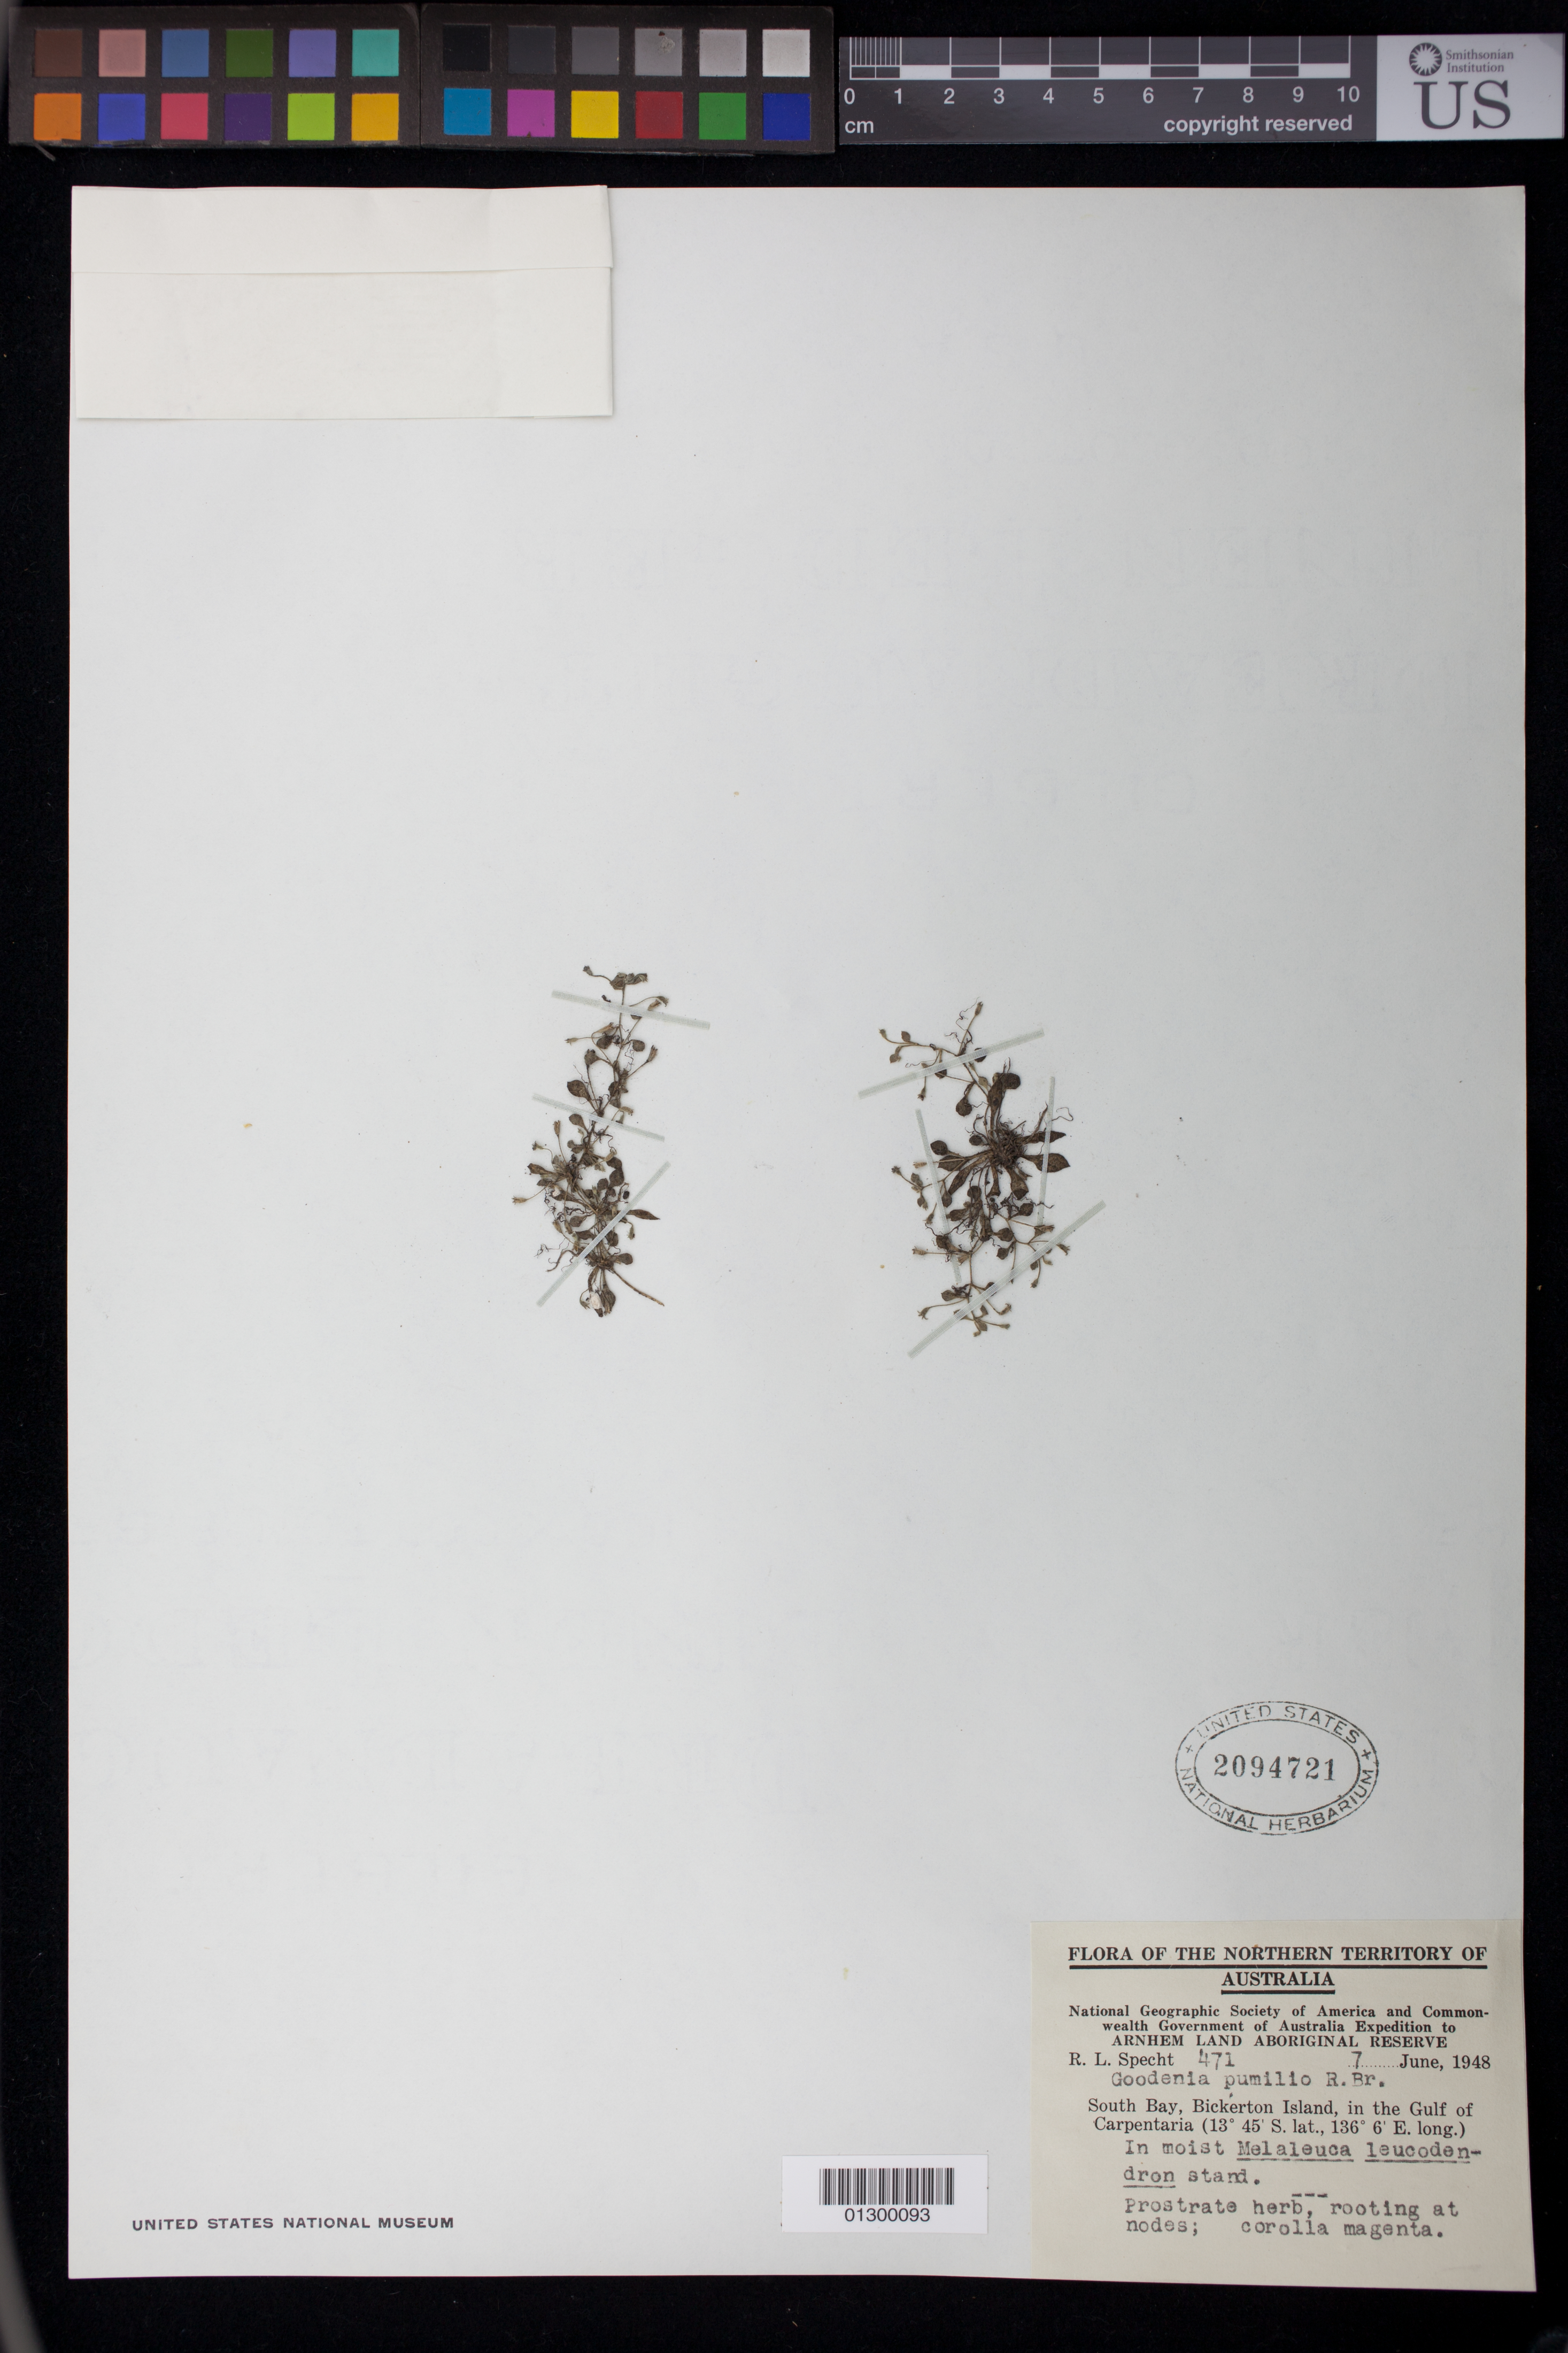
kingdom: Plantae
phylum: Tracheophyta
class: Magnoliopsida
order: Asterales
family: Goodeniaceae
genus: Goodenia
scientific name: Goodenia pumilio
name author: R. Br.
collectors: R. L. Specht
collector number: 471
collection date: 1948-06-07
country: Australia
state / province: Northern Territory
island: Bickerton Island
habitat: In moist Melaleuca leucodendron stand.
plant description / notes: Prostrate herb, rooting at nodes; corolla magenta.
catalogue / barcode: US 2094721